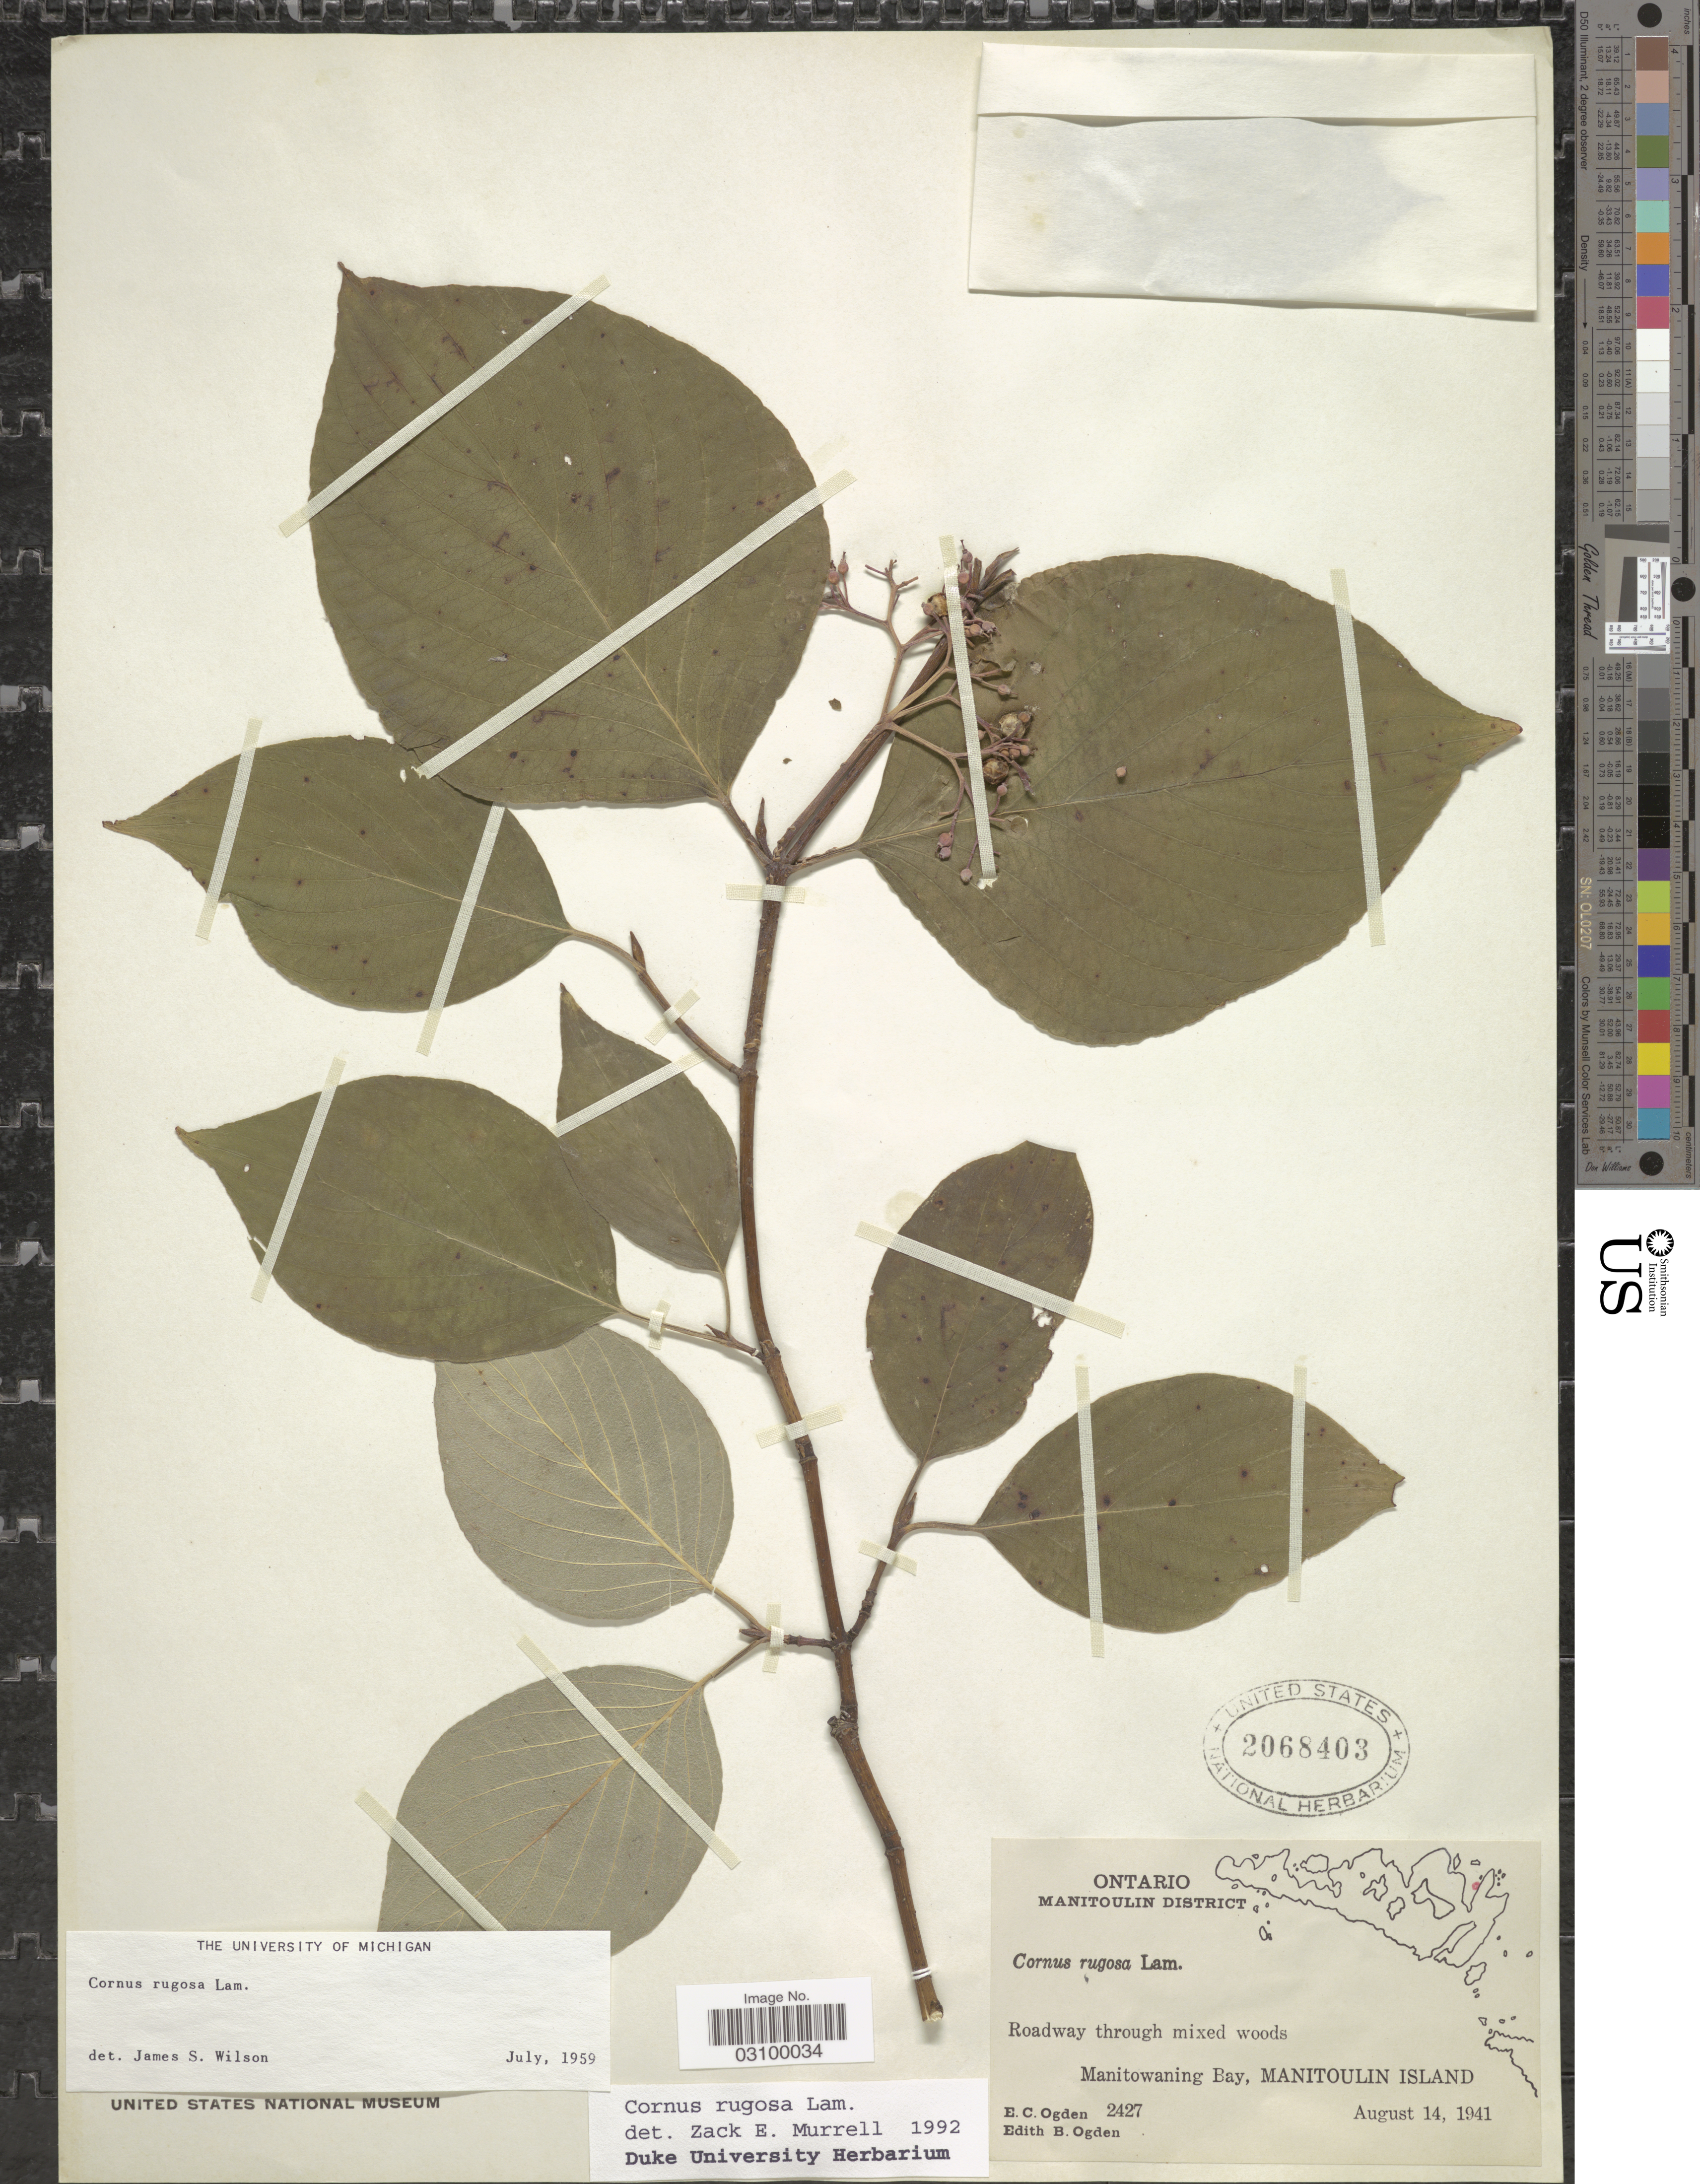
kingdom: Plantae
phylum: Tracheophyta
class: Magnoliopsida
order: Cornales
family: Cornaceae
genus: Cornus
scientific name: Cornus rugosa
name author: Lam.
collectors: E. Ogden & E. Ogden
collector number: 2427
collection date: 1941-08-14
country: Canada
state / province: Ontario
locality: Manitoulin District. Roadway through mixed woods. Manitowaning Bay, Manitoulin Island.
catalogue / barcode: US 2068403